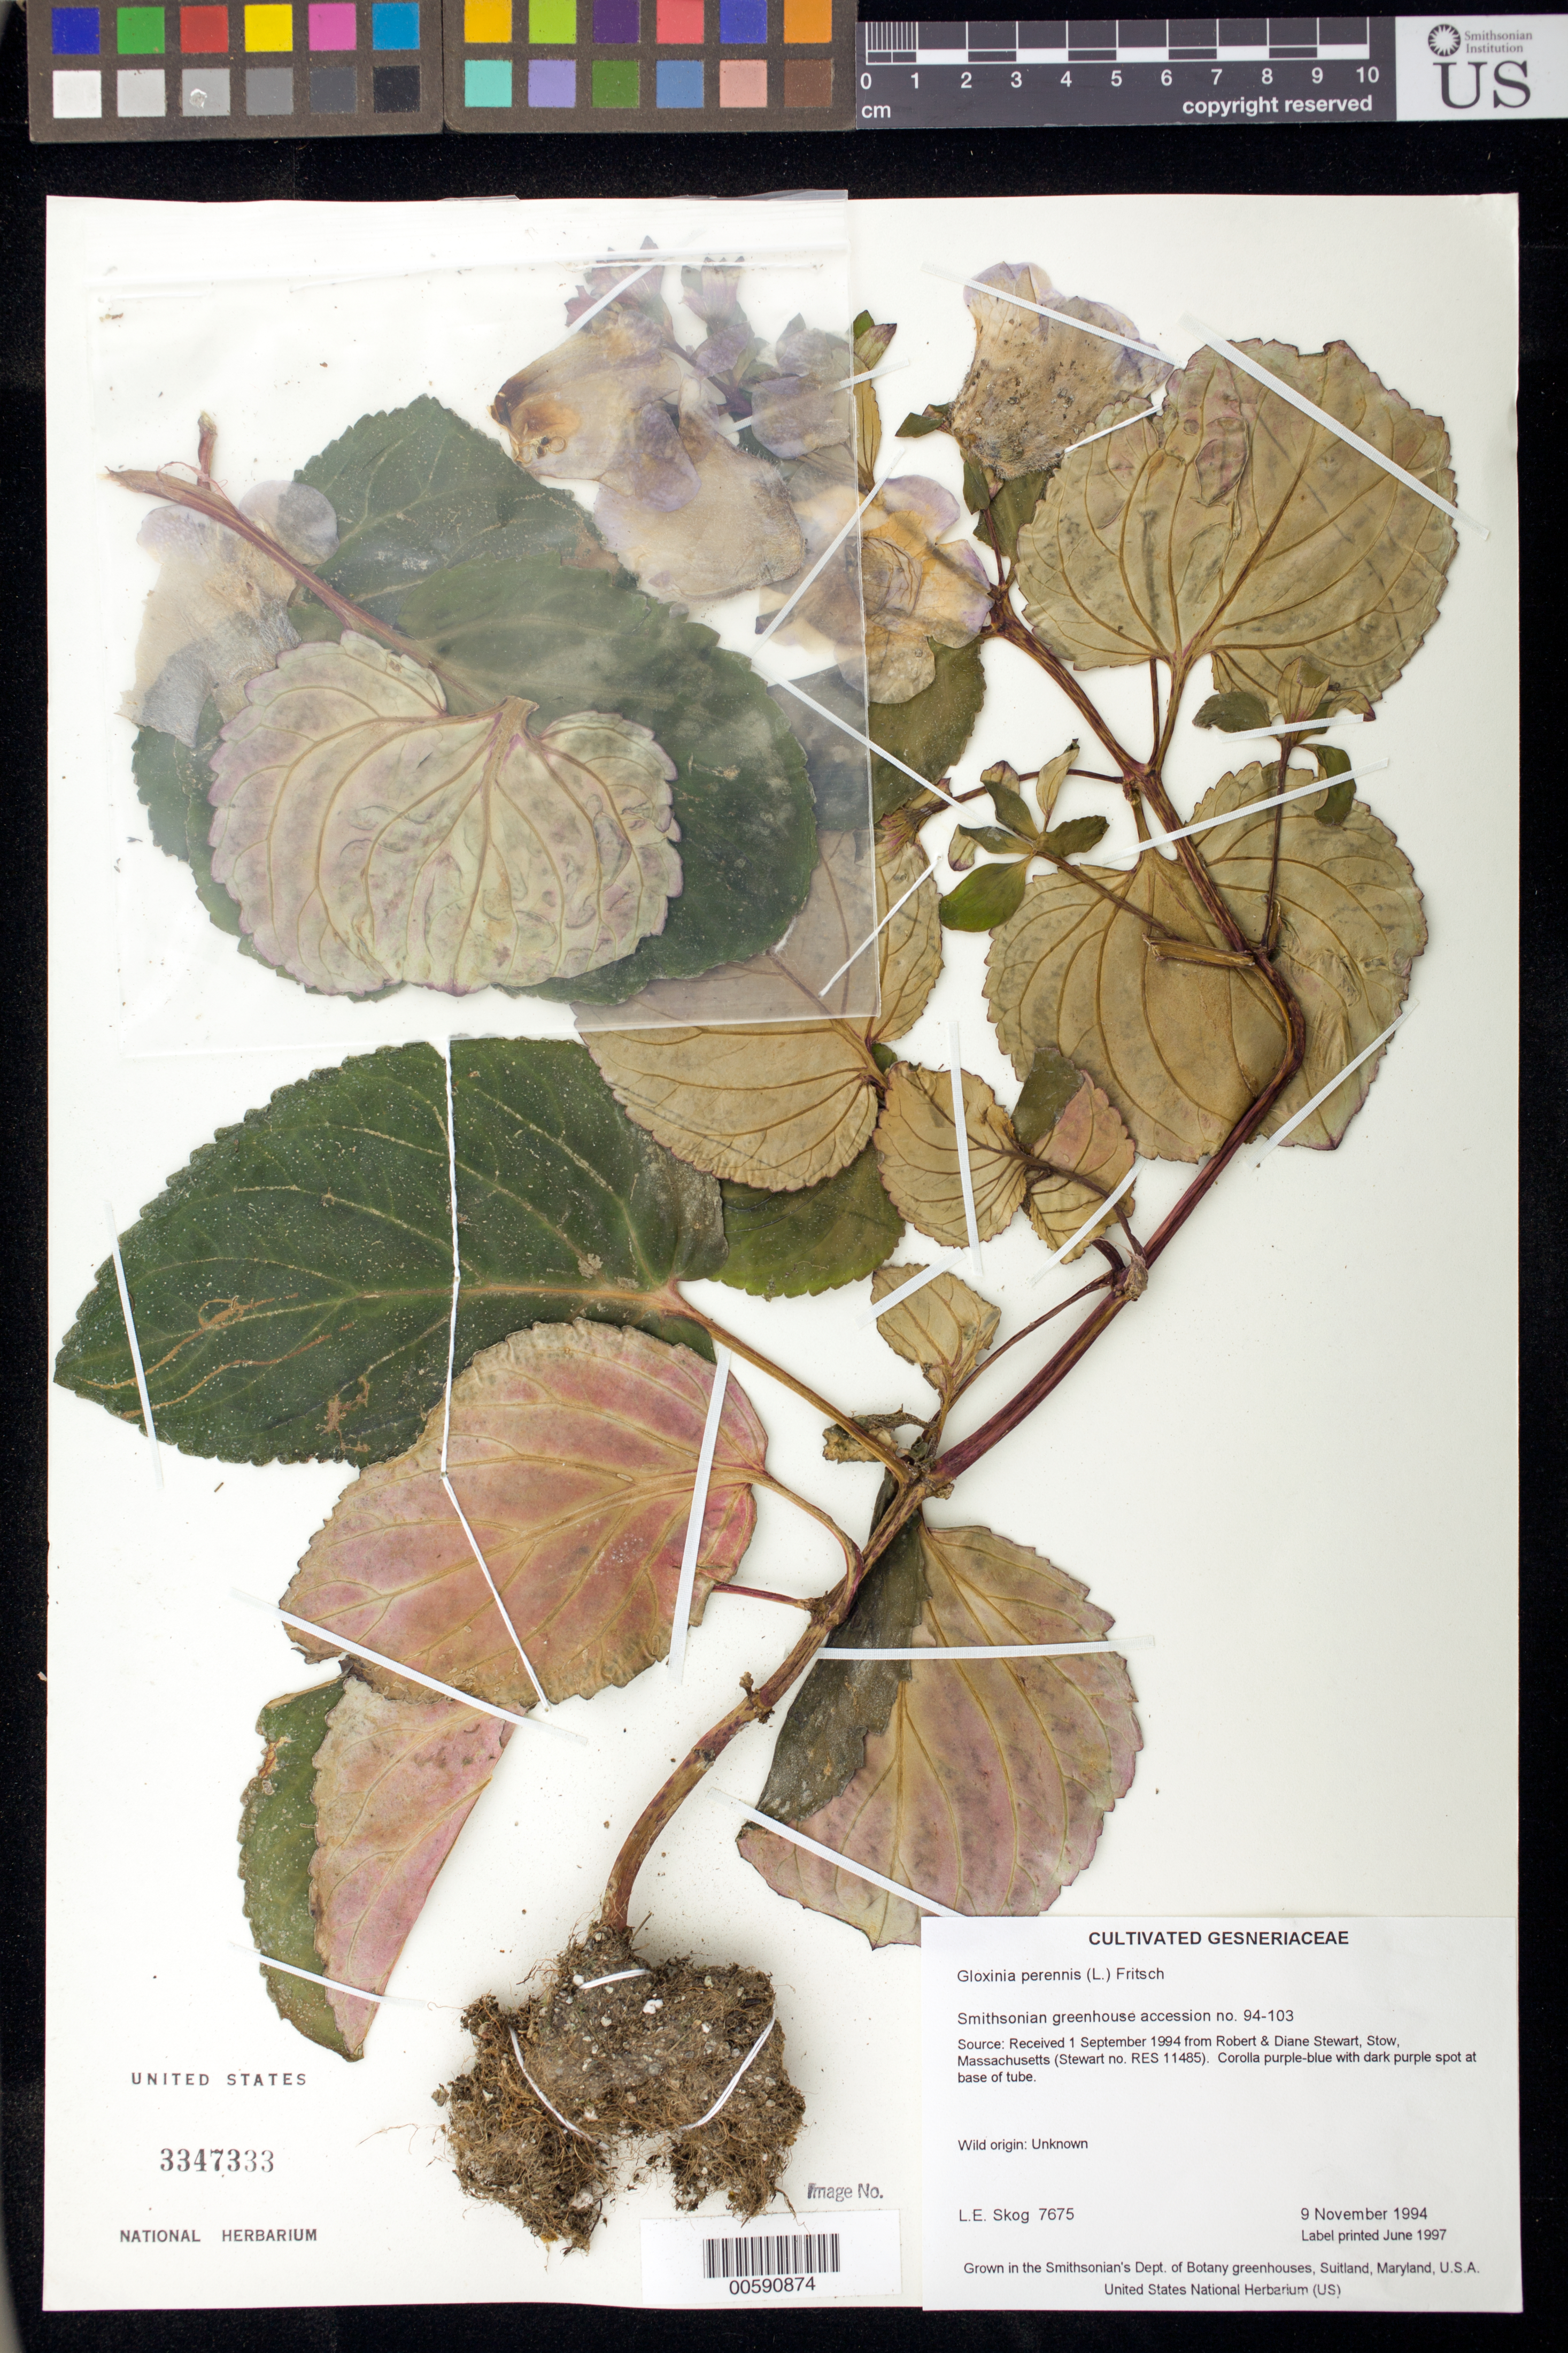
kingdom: Plantae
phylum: Tracheophyta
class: Magnoliopsida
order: Lamiales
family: Gesneriaceae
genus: Gloxinia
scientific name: Gloxinia perennis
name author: (L.) Fritsch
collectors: L. E. Skog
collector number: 7675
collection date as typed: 09 Nov 1994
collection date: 1994-11-09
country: United States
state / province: Maryland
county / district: Prince George's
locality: Grown in the Smithsonian's Dept. of Botany greenhouses, Suitland, Maryland, U.S.A.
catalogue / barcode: US 3347333